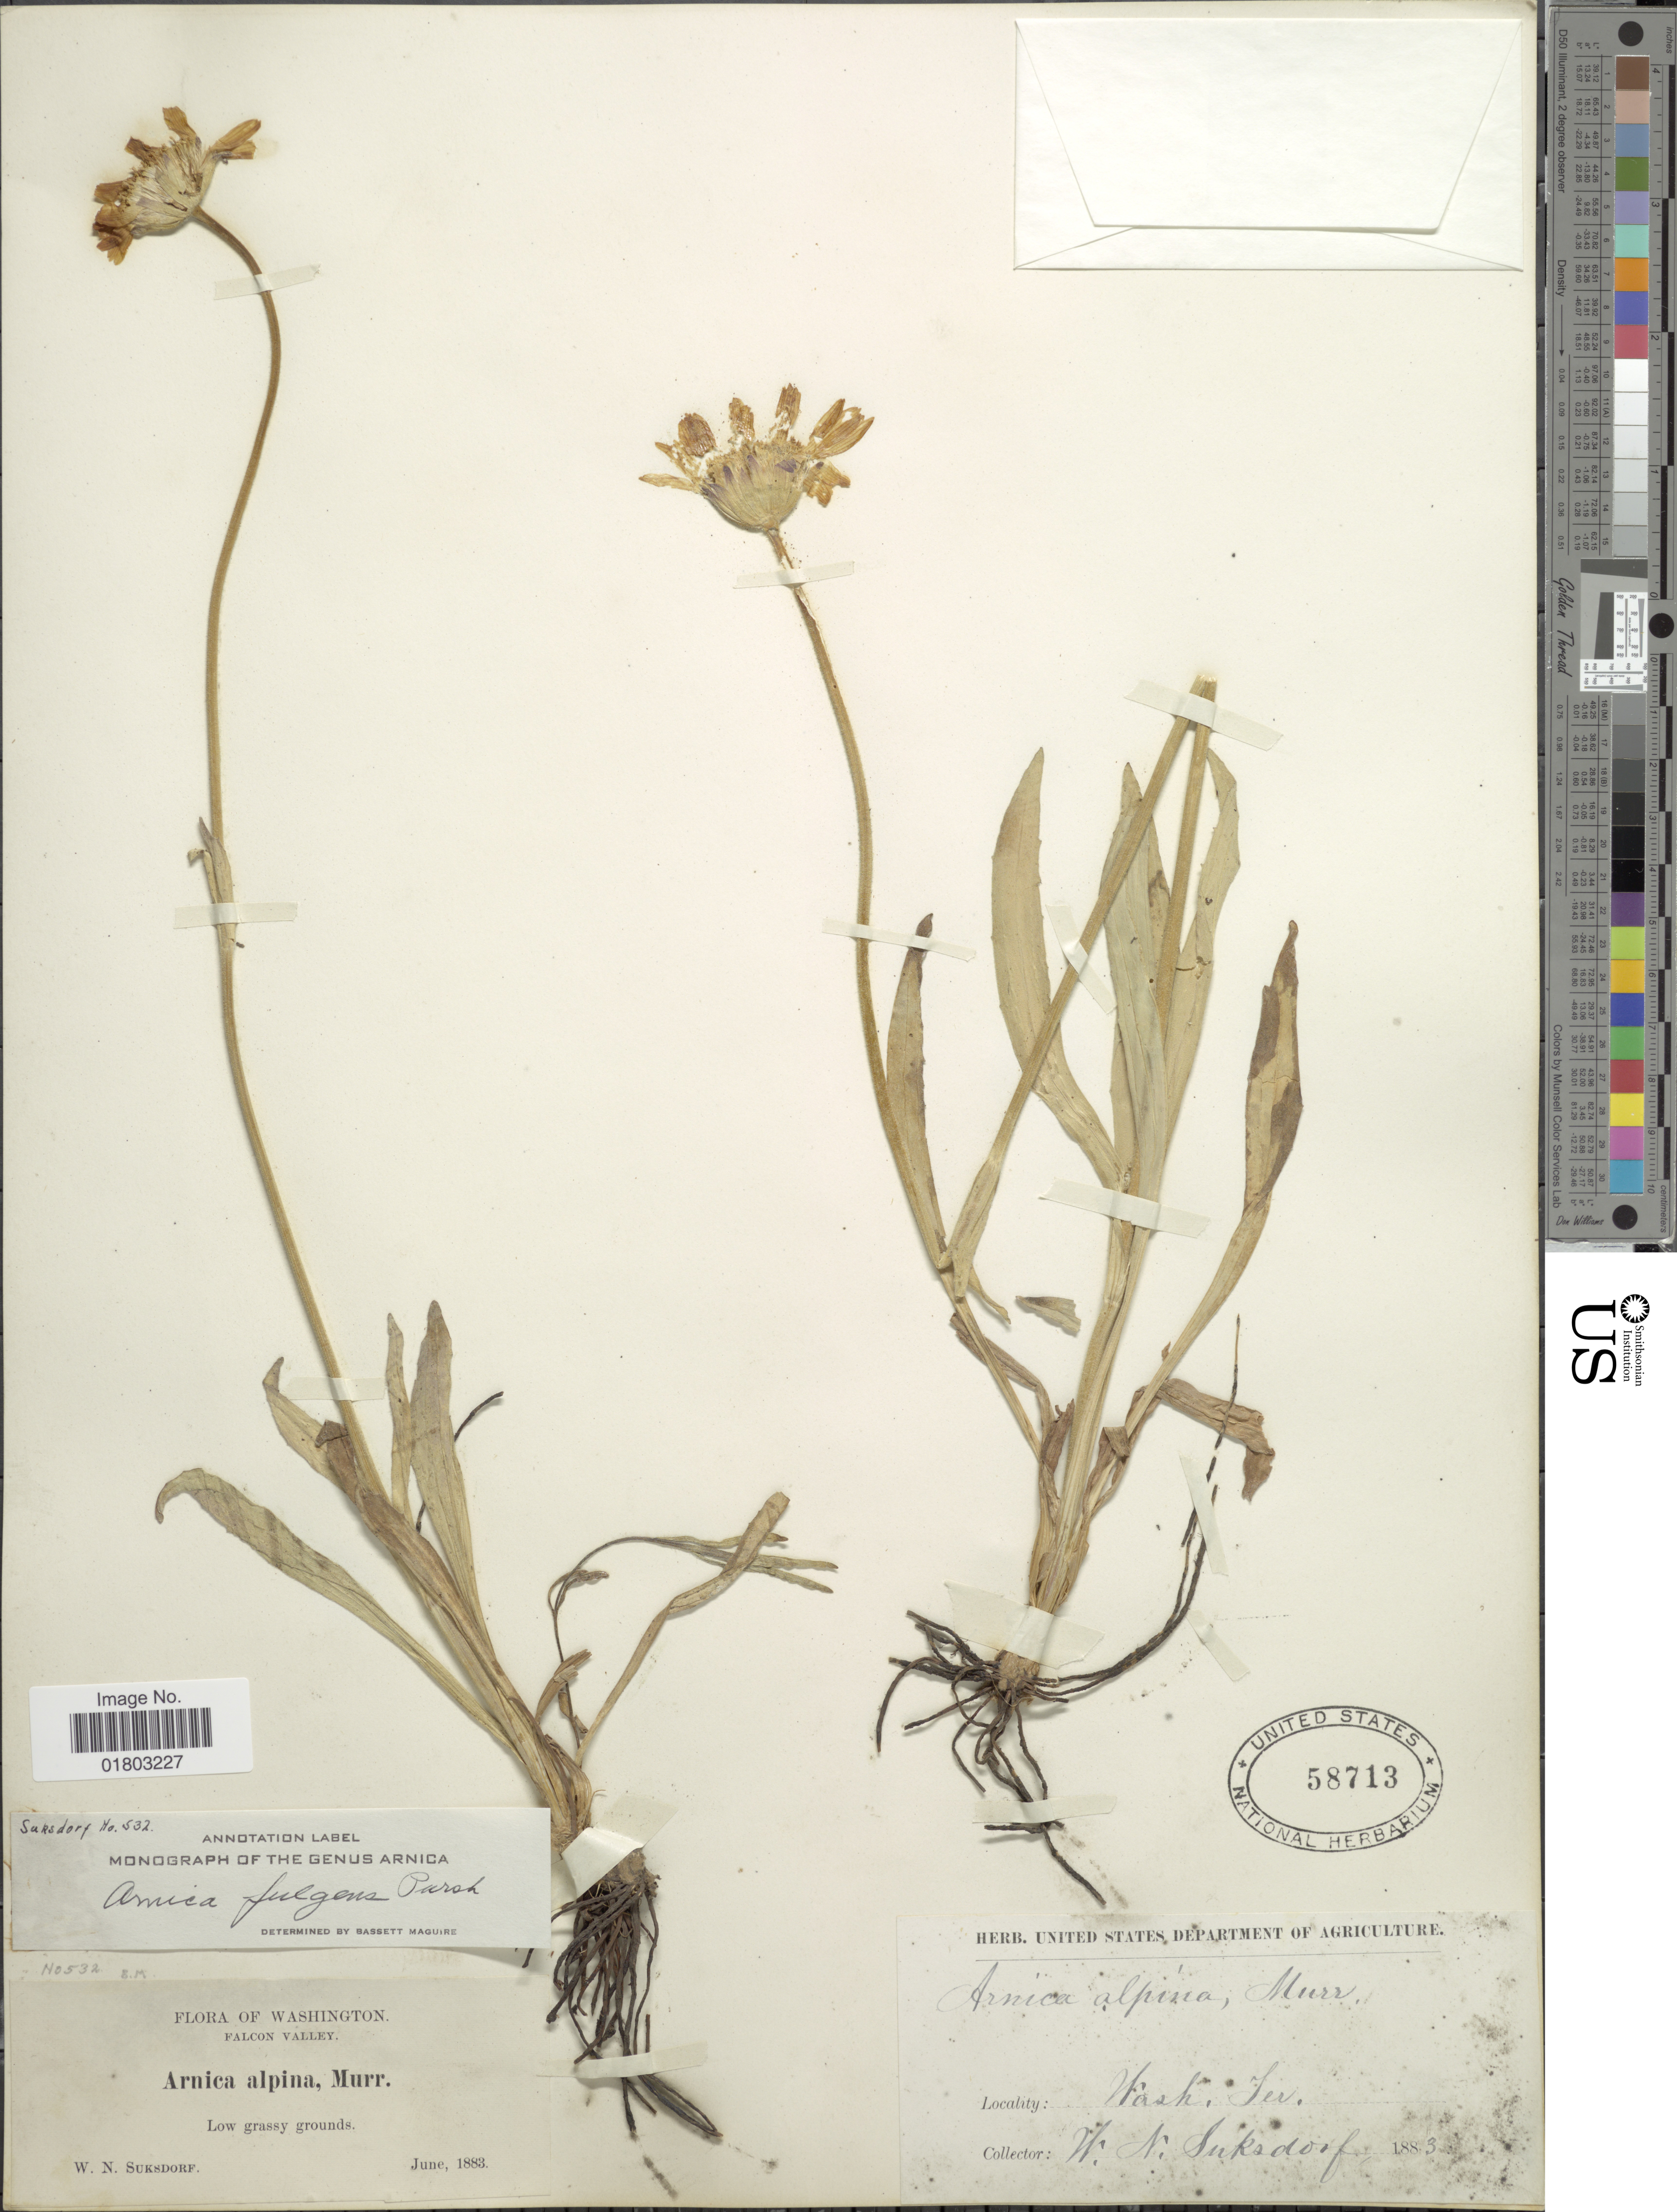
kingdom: Plantae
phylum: Tracheophyta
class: Magnoliopsida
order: Asterales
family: Asteraceae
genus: Arnica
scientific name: Arnica fulgens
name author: Pursh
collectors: W. N. Suksdorf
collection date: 1883-06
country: United States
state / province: Washington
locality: Falcon Valley, Low grassy grounds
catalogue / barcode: US 58713